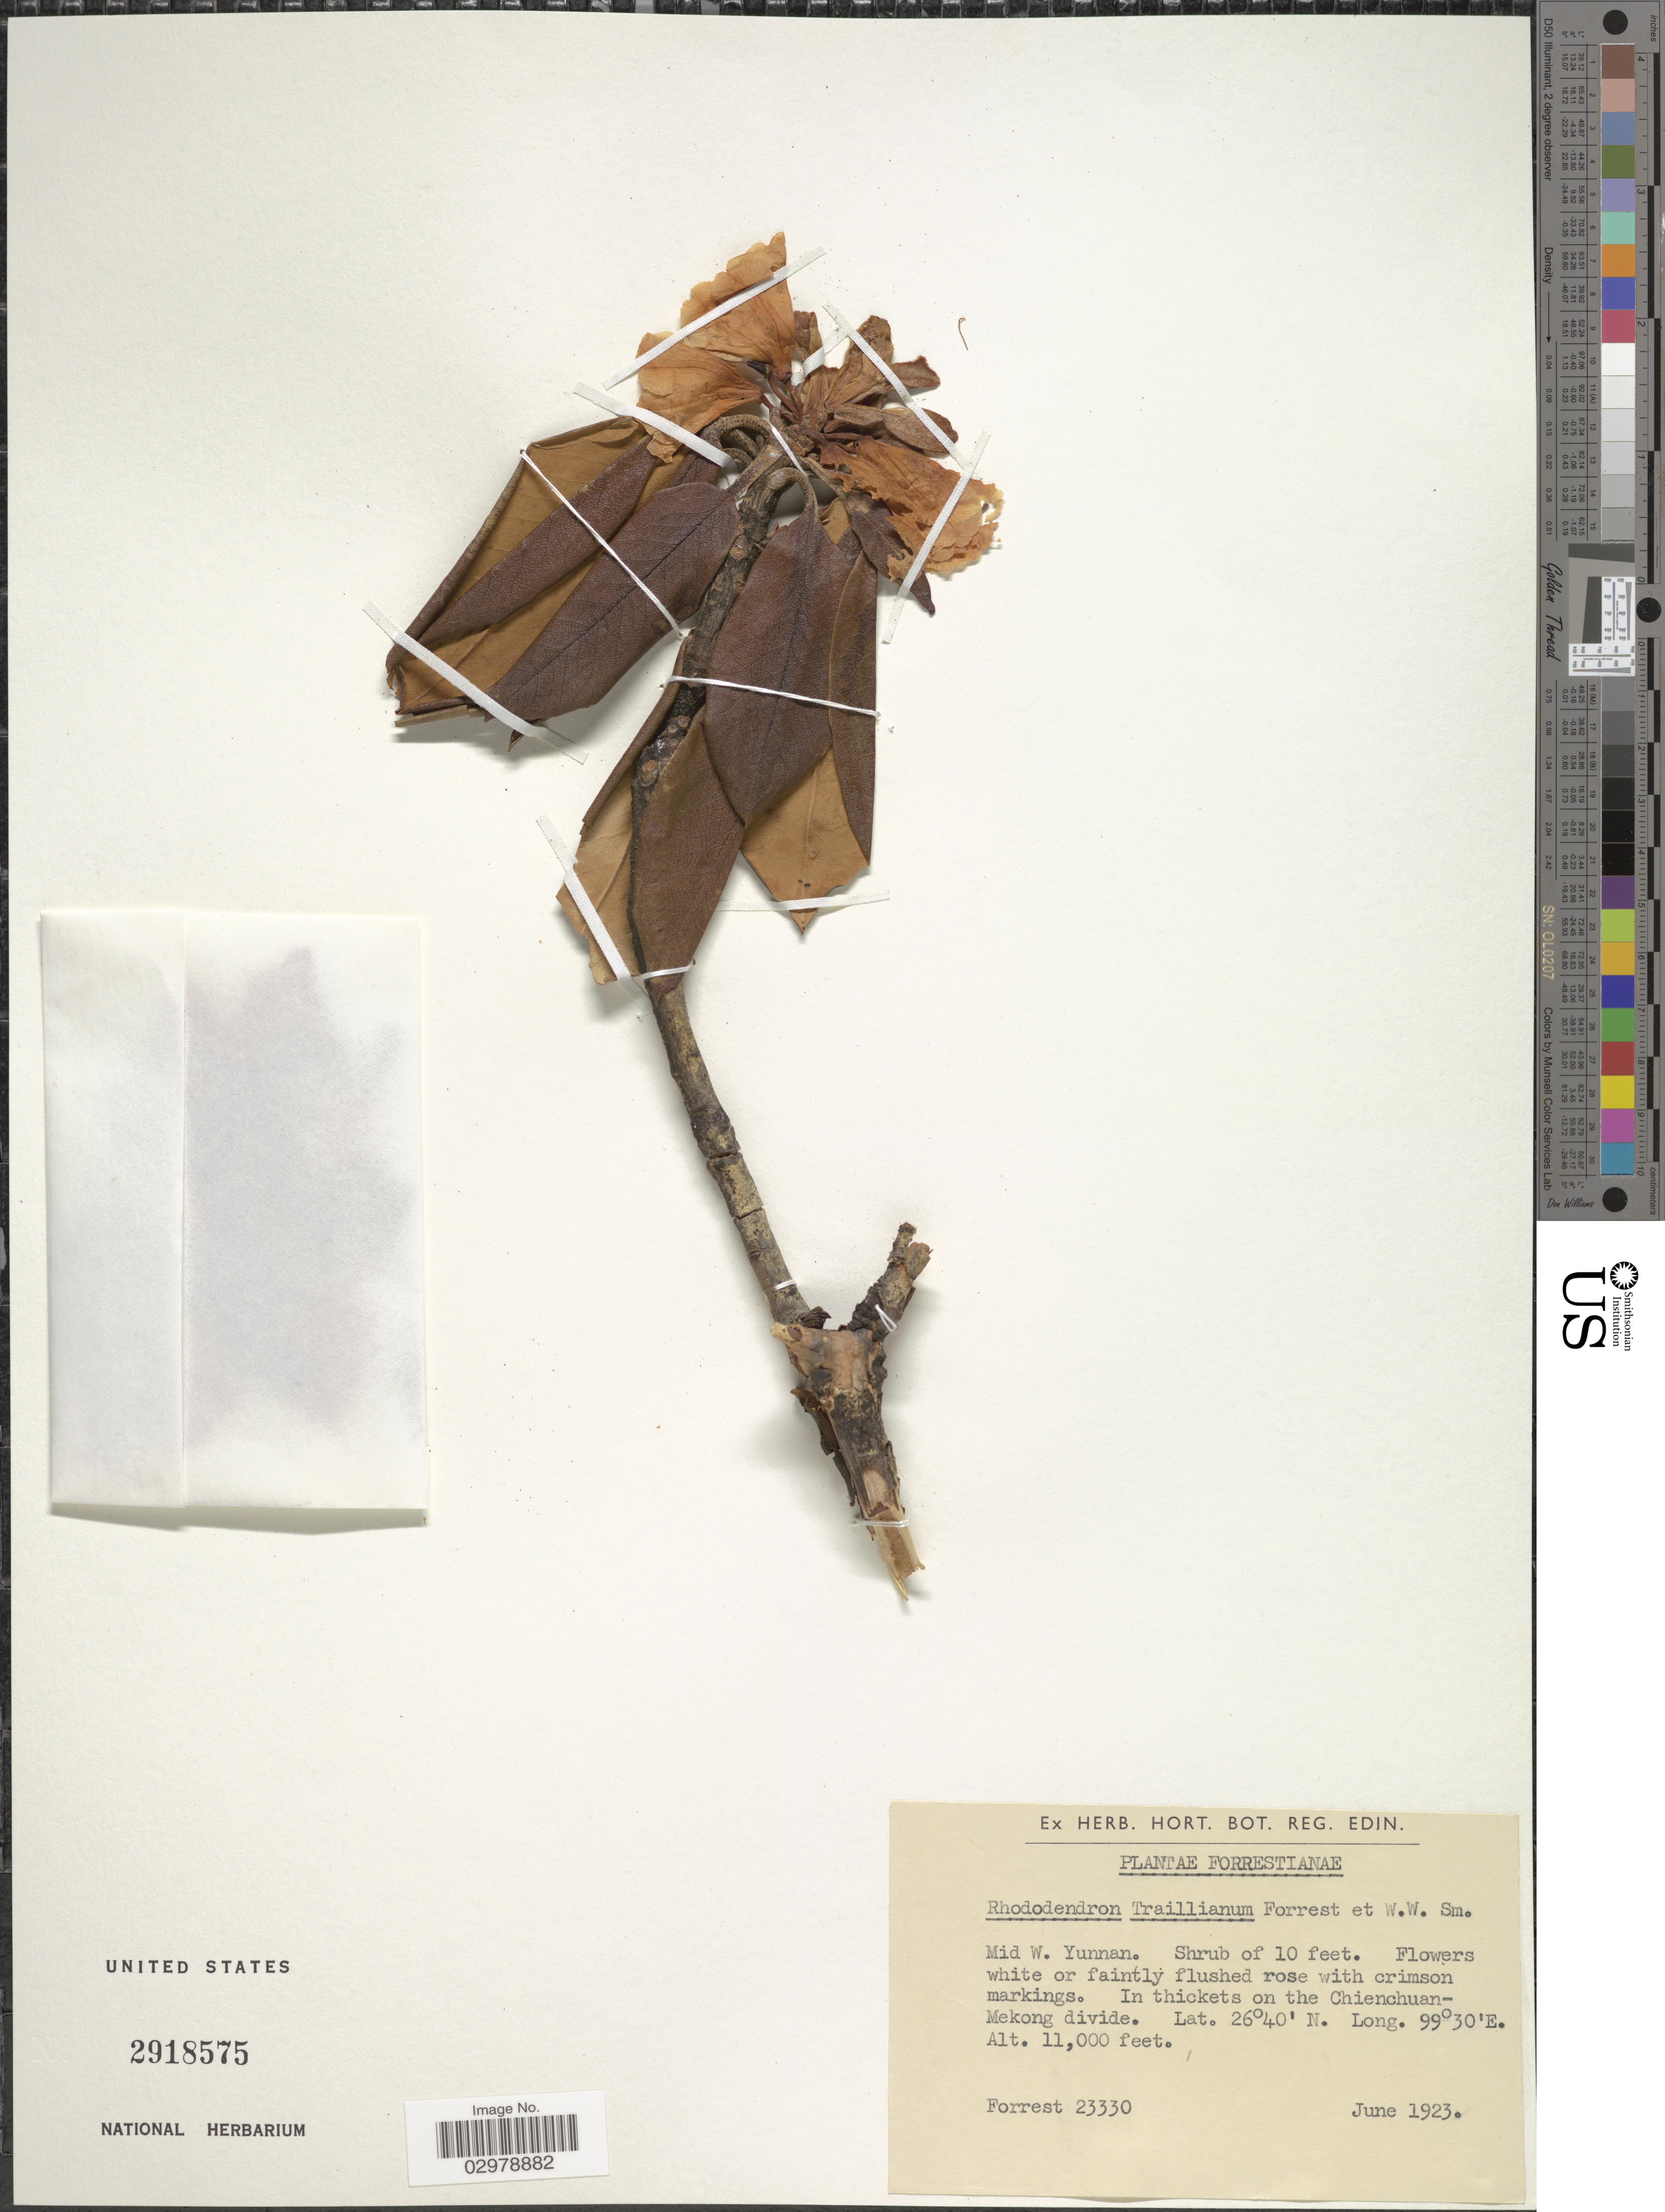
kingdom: Plantae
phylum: Tracheophyta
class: Magnoliopsida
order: Ericales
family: Ericaceae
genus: Rhododendron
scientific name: Rhododendron traillianum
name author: Forrest & W.W. Sm.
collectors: -. Forrest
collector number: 23330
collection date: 1923-06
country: China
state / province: Yunnan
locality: Mid W. Yunnan. In thickets on the Chienchuan-Mekong divide.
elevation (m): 3353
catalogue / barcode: US 2918575